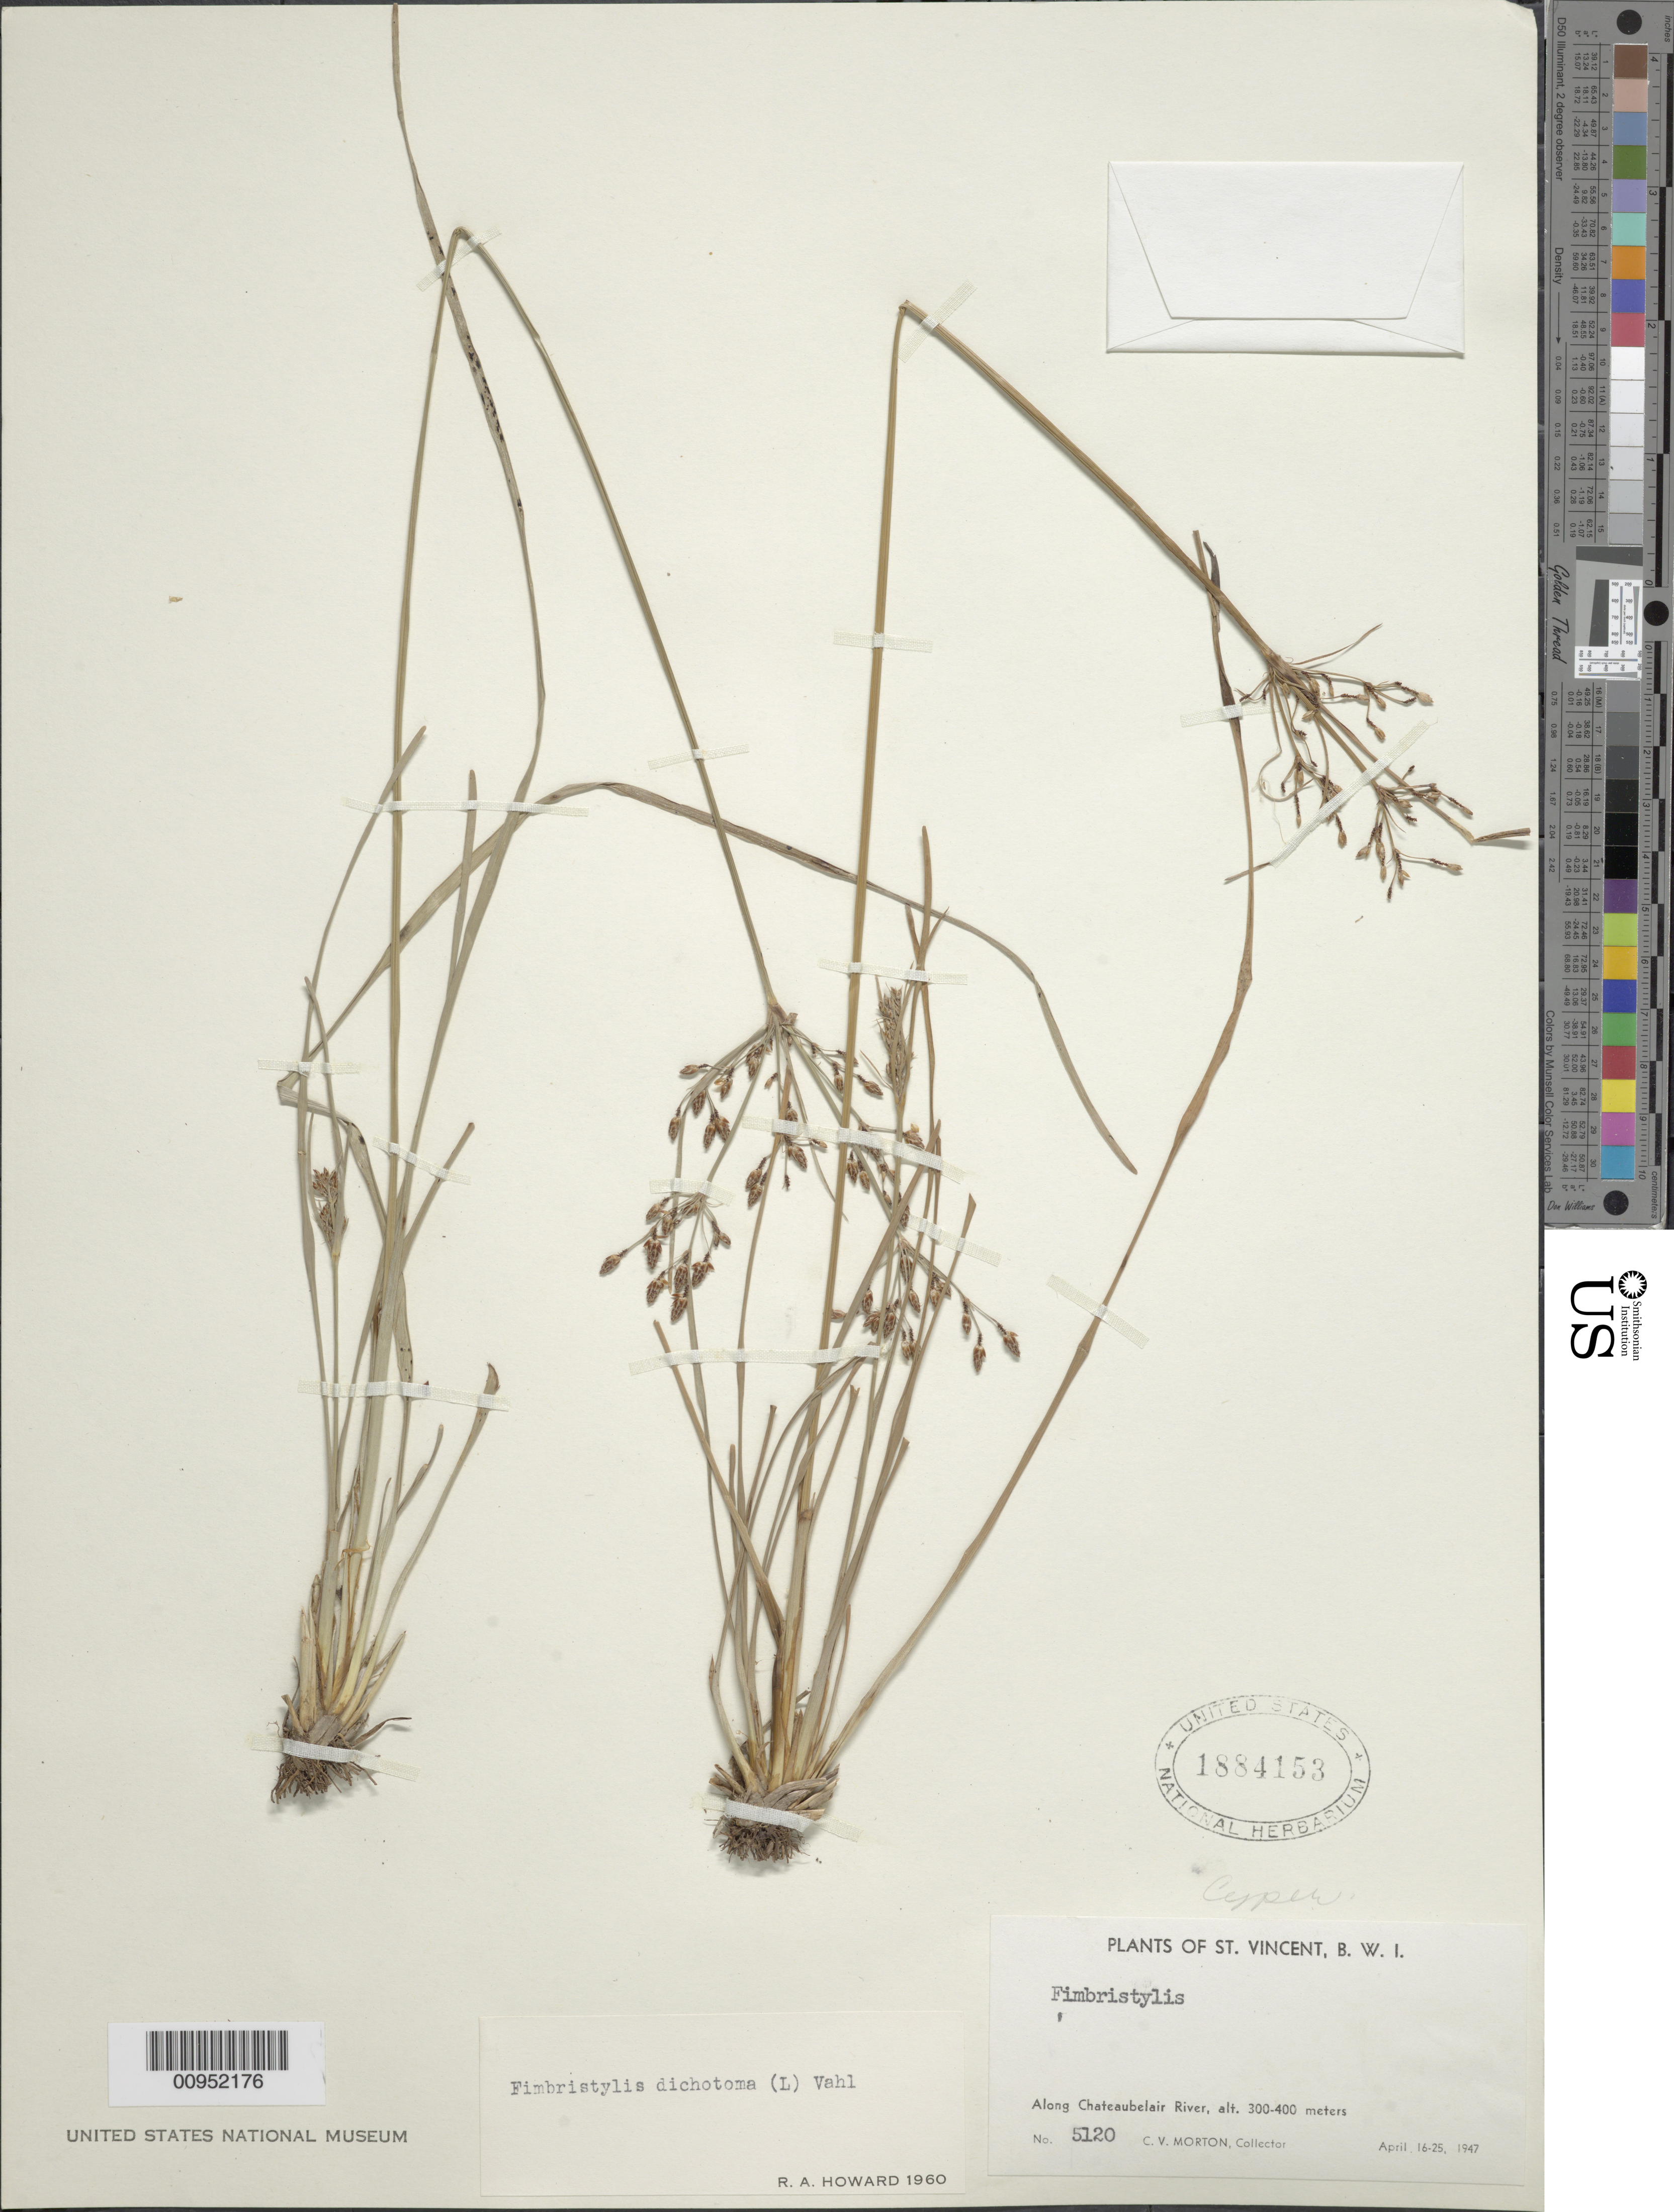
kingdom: Plantae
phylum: Tracheophyta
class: Liliopsida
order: Poales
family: Cyperaceae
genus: Fimbristylis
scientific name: Fimbristylis dichotoma subsp. dichotoma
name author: (L.) Vahl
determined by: Howard, R. A.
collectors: C. V. Morton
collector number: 5120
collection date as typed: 16 Apr 1947 to 25 Apr 1947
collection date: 1947-04-16/1947-04-25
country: St. Vincent - Grenadines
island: St. Vincent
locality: Along Chateaubelair River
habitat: Along river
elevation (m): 300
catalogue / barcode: US 1884153